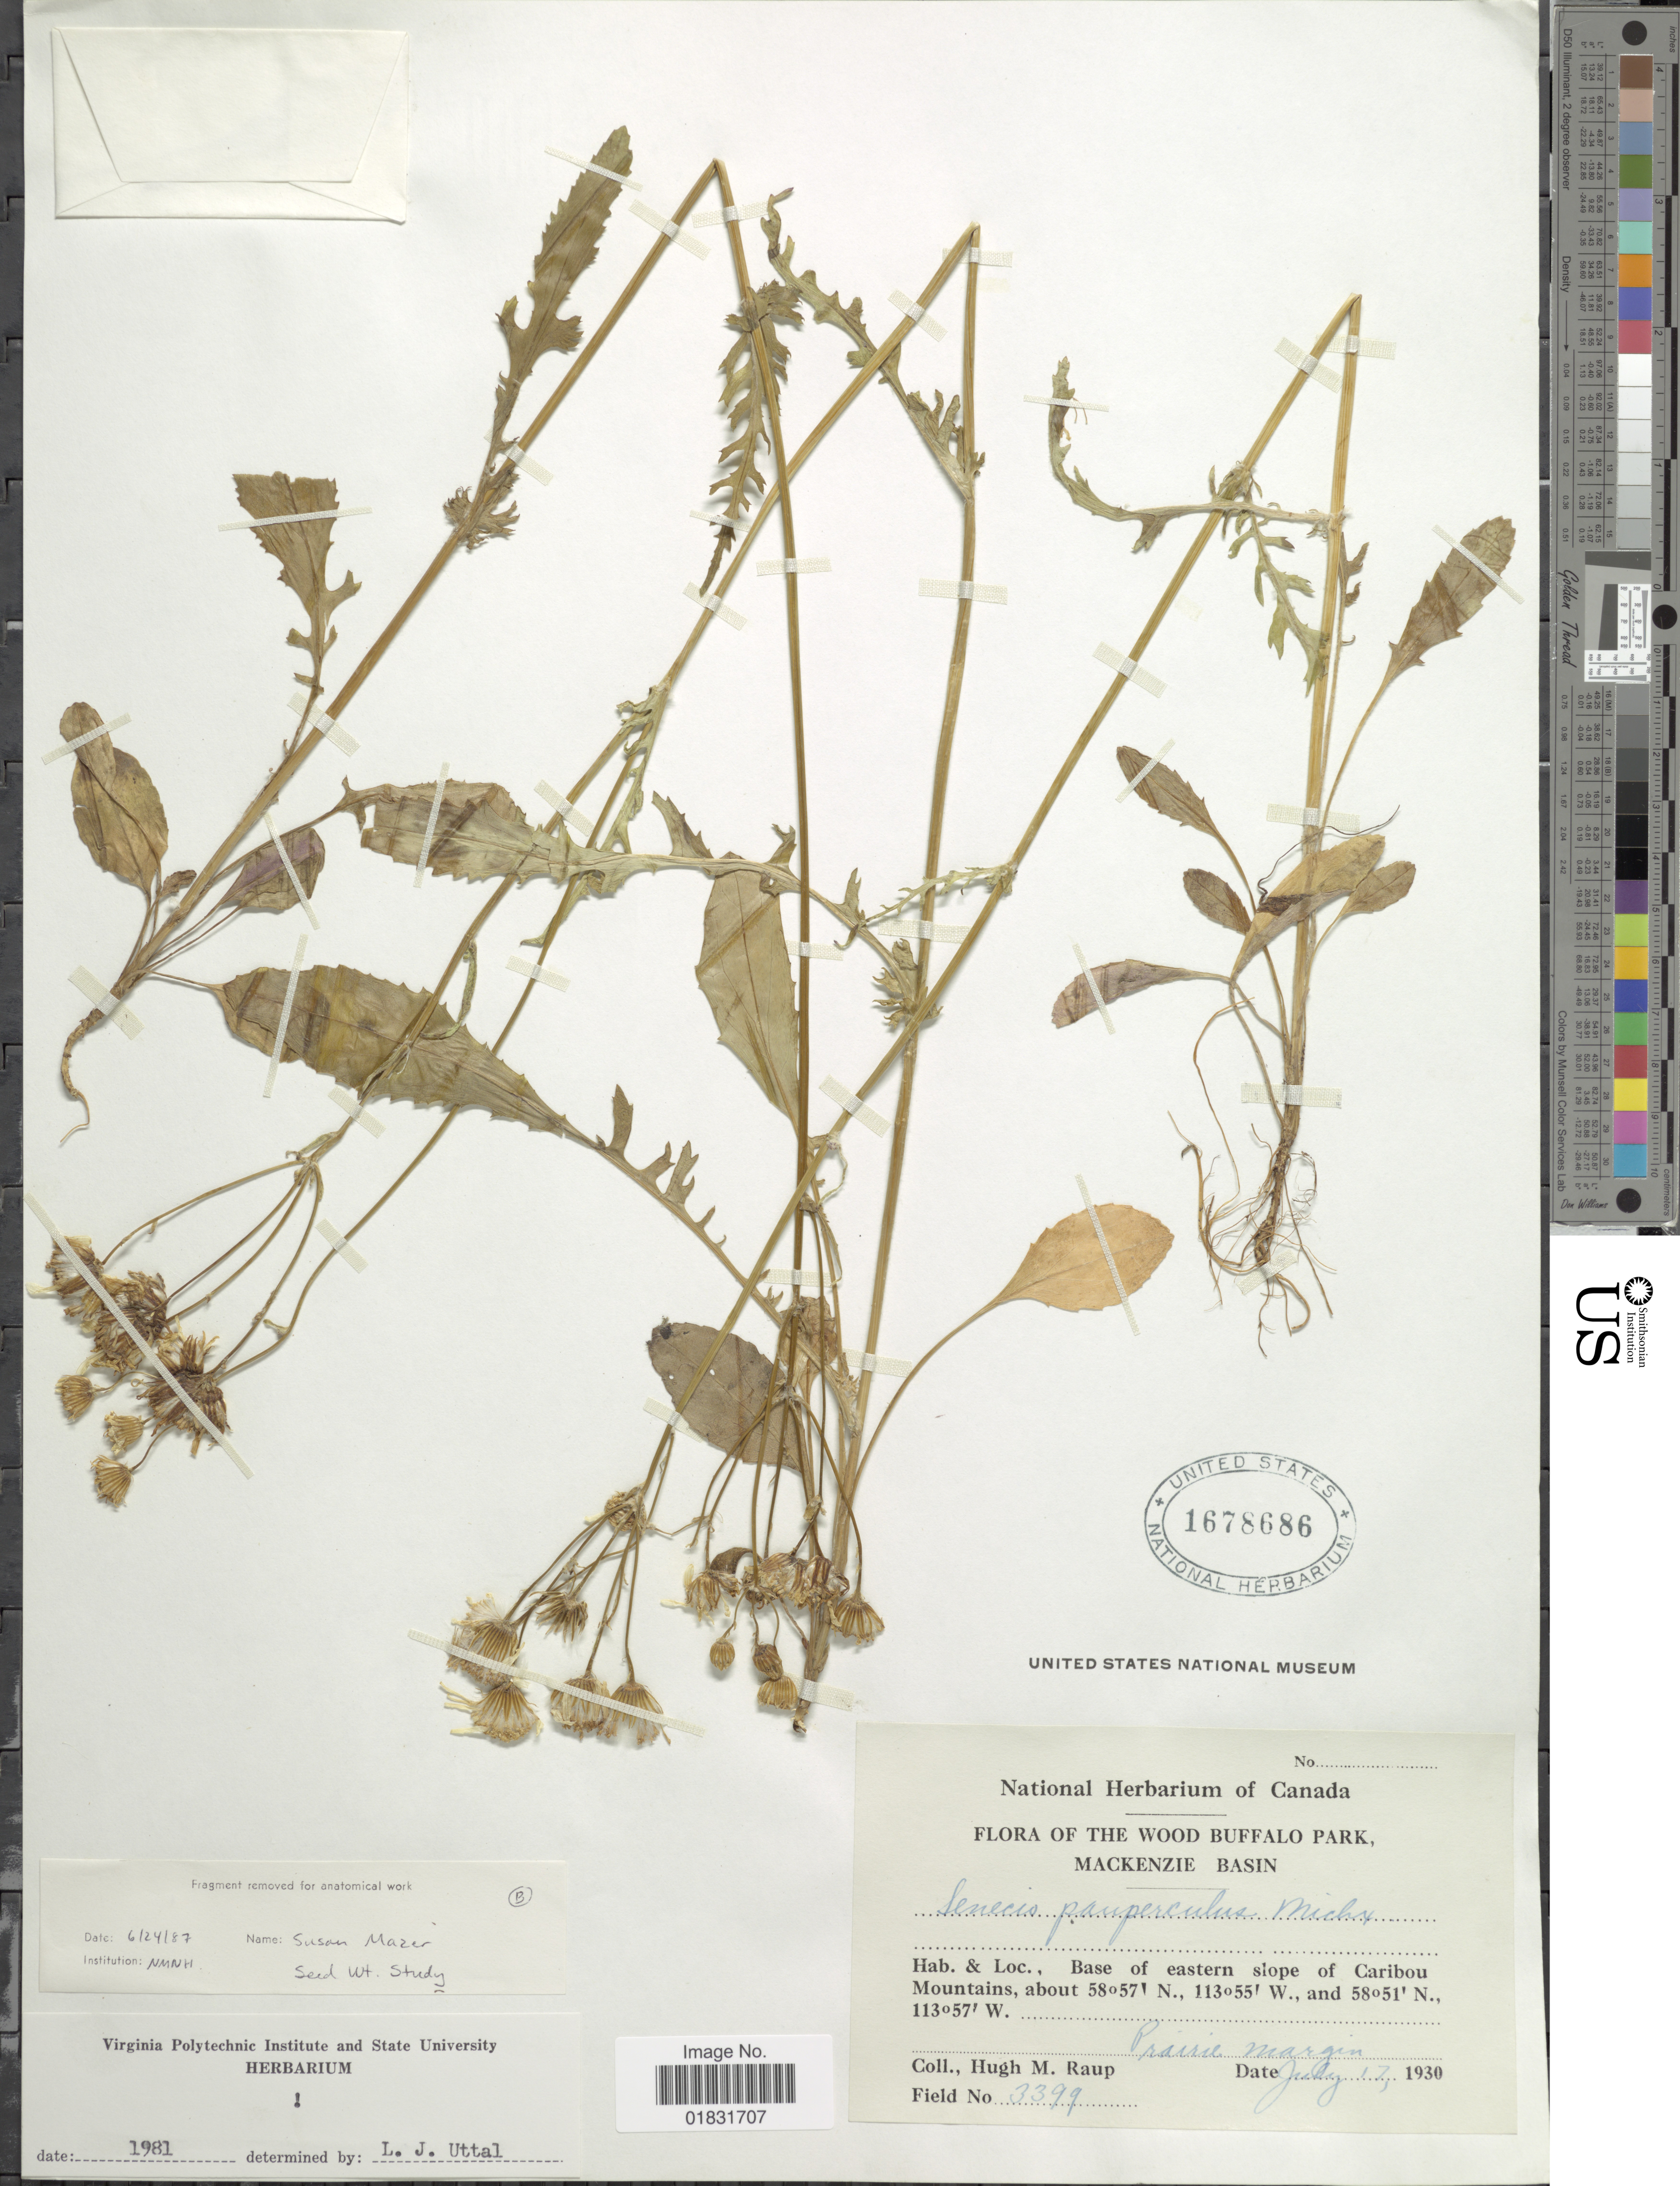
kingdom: Plantae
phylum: Tracheophyta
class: Magnoliopsida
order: Asterales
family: Asteraceae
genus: Packera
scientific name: Packera paupercula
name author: (Michx.) Á. Löve & D. Löve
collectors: H. Raup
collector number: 3399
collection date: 1930-07-17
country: Canada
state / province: Alberta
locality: The Wood Buffalo Park, Mackenzie Basin, Base of eastern slope of Caribou Mountains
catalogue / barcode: US 1678686